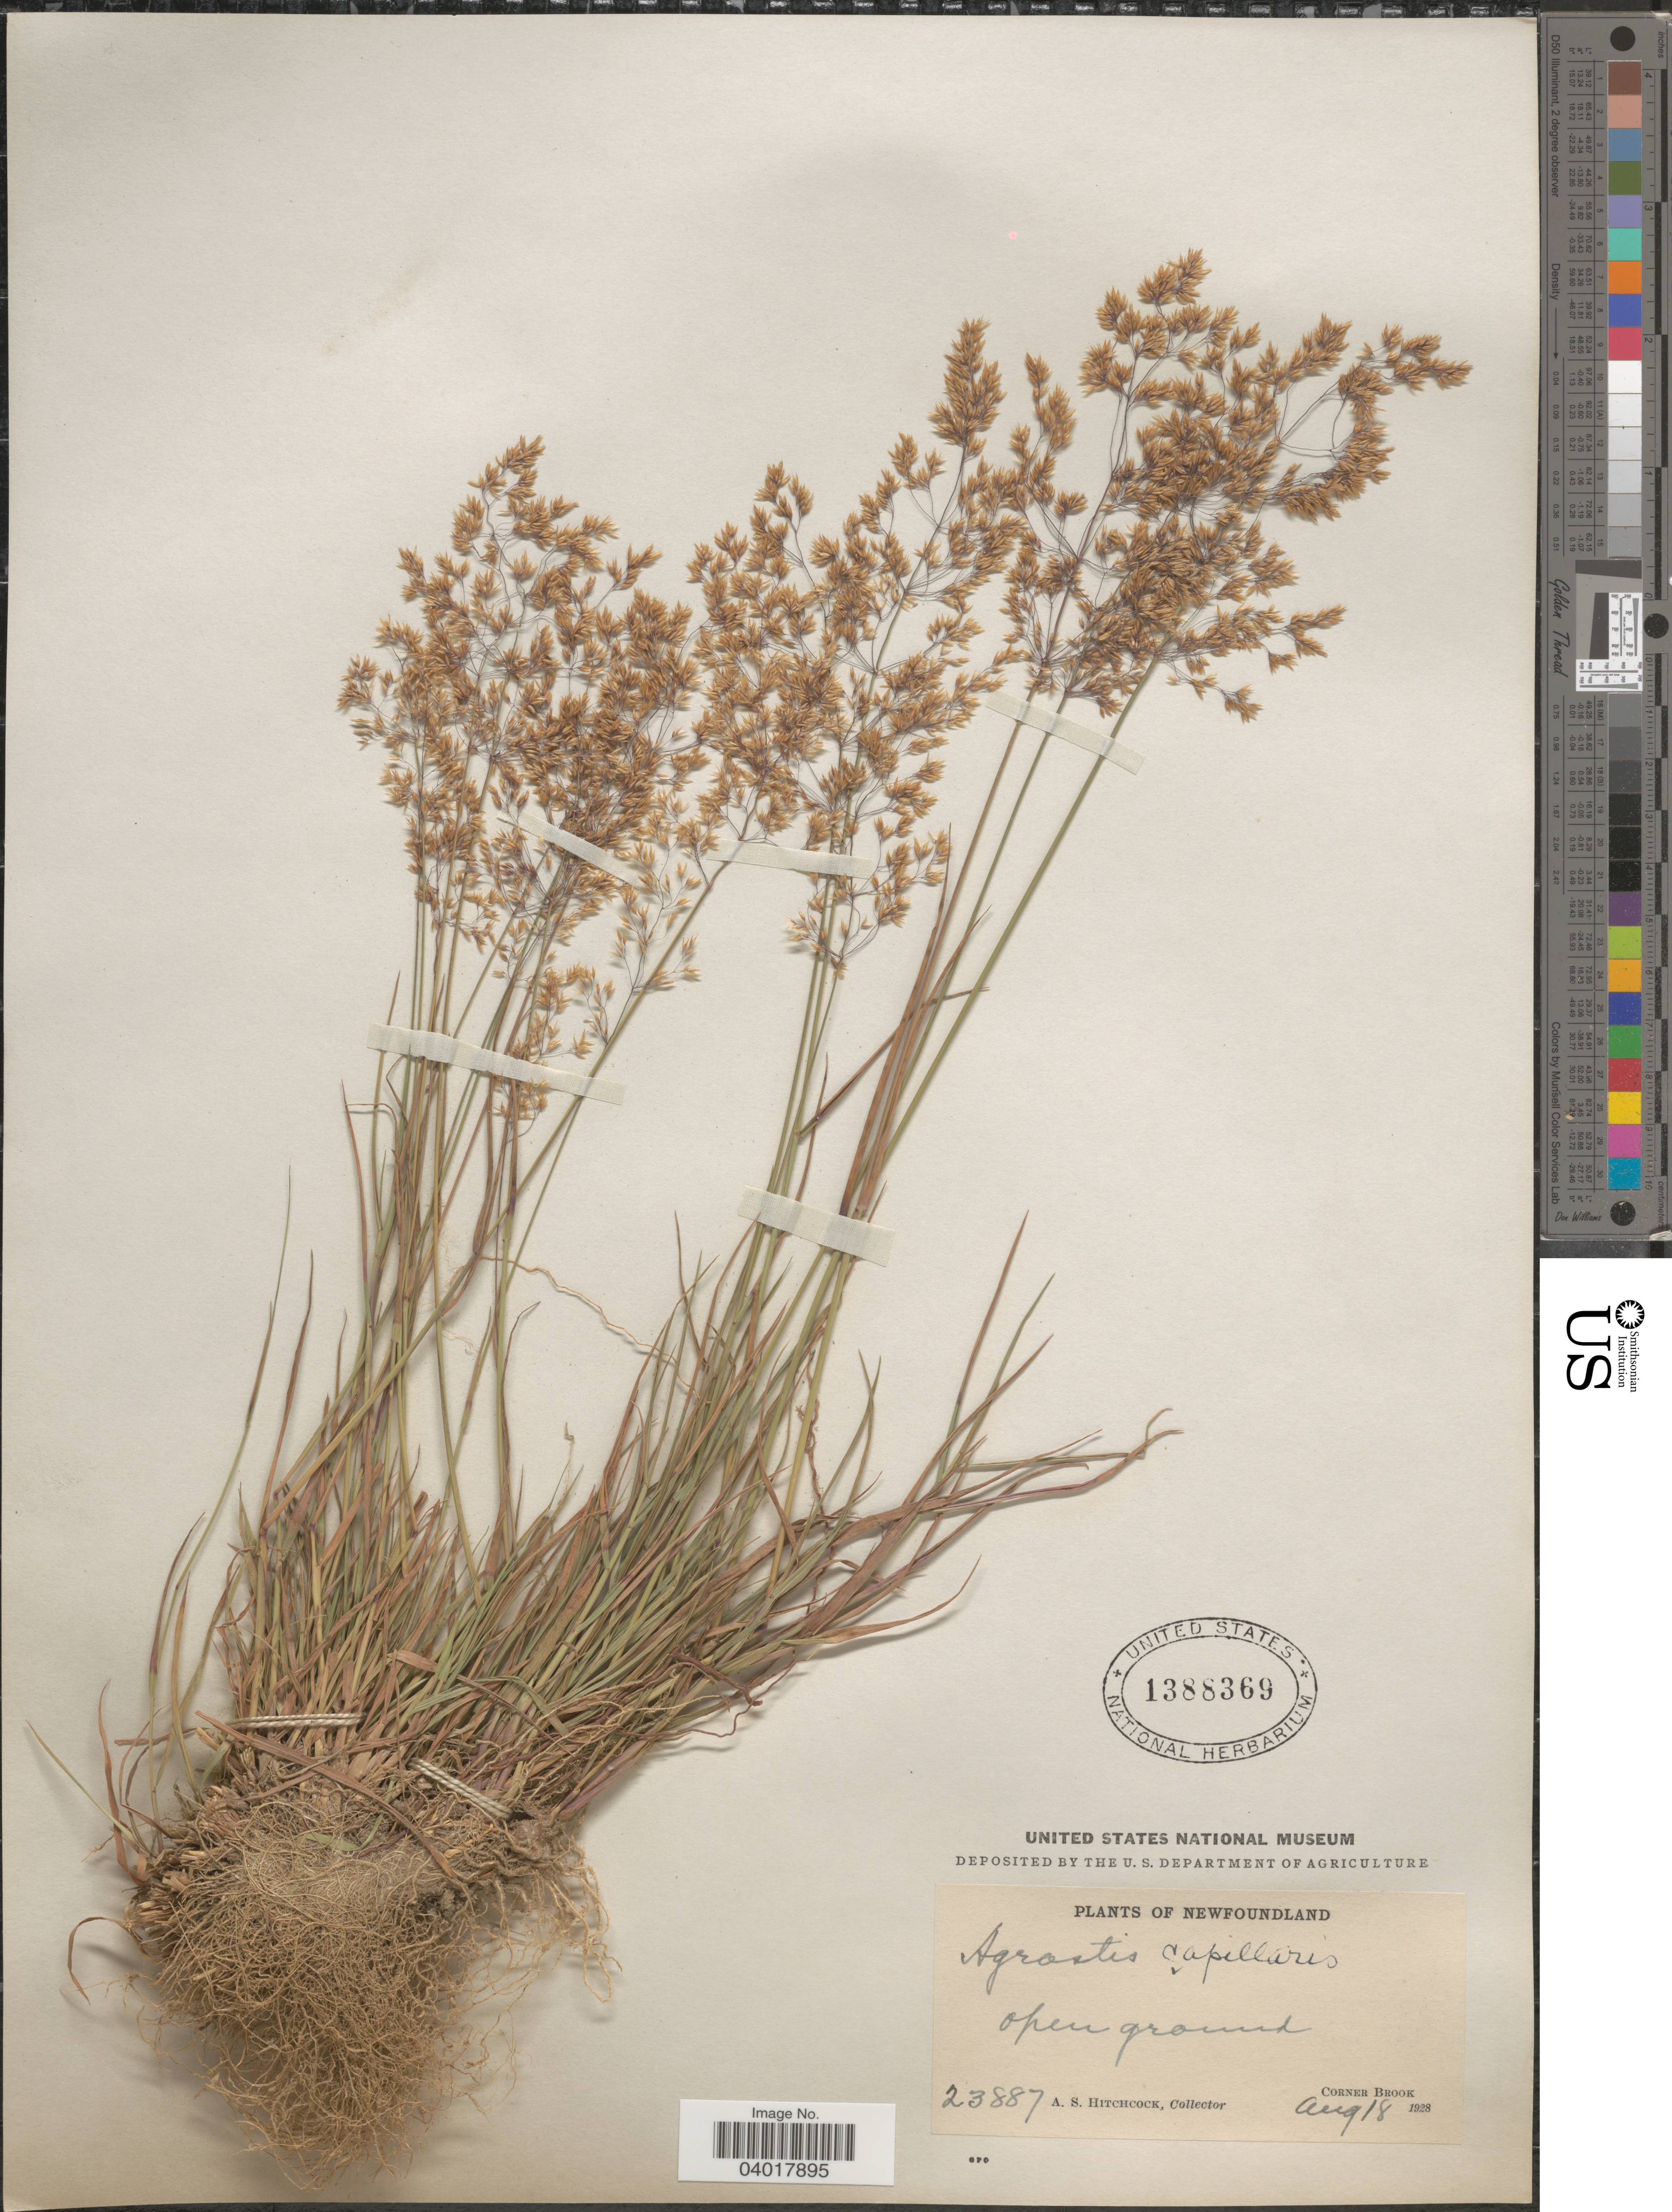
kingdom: Plantae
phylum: Tracheophyta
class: Liliopsida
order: Poales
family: Poaceae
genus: Agrostis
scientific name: Agrostis capillaris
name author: L.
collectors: A. S. Hitchcock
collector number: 23887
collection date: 1928-08-18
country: Canada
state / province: Newfoundland and Labrador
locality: Corner Brook.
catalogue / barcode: US 1388369